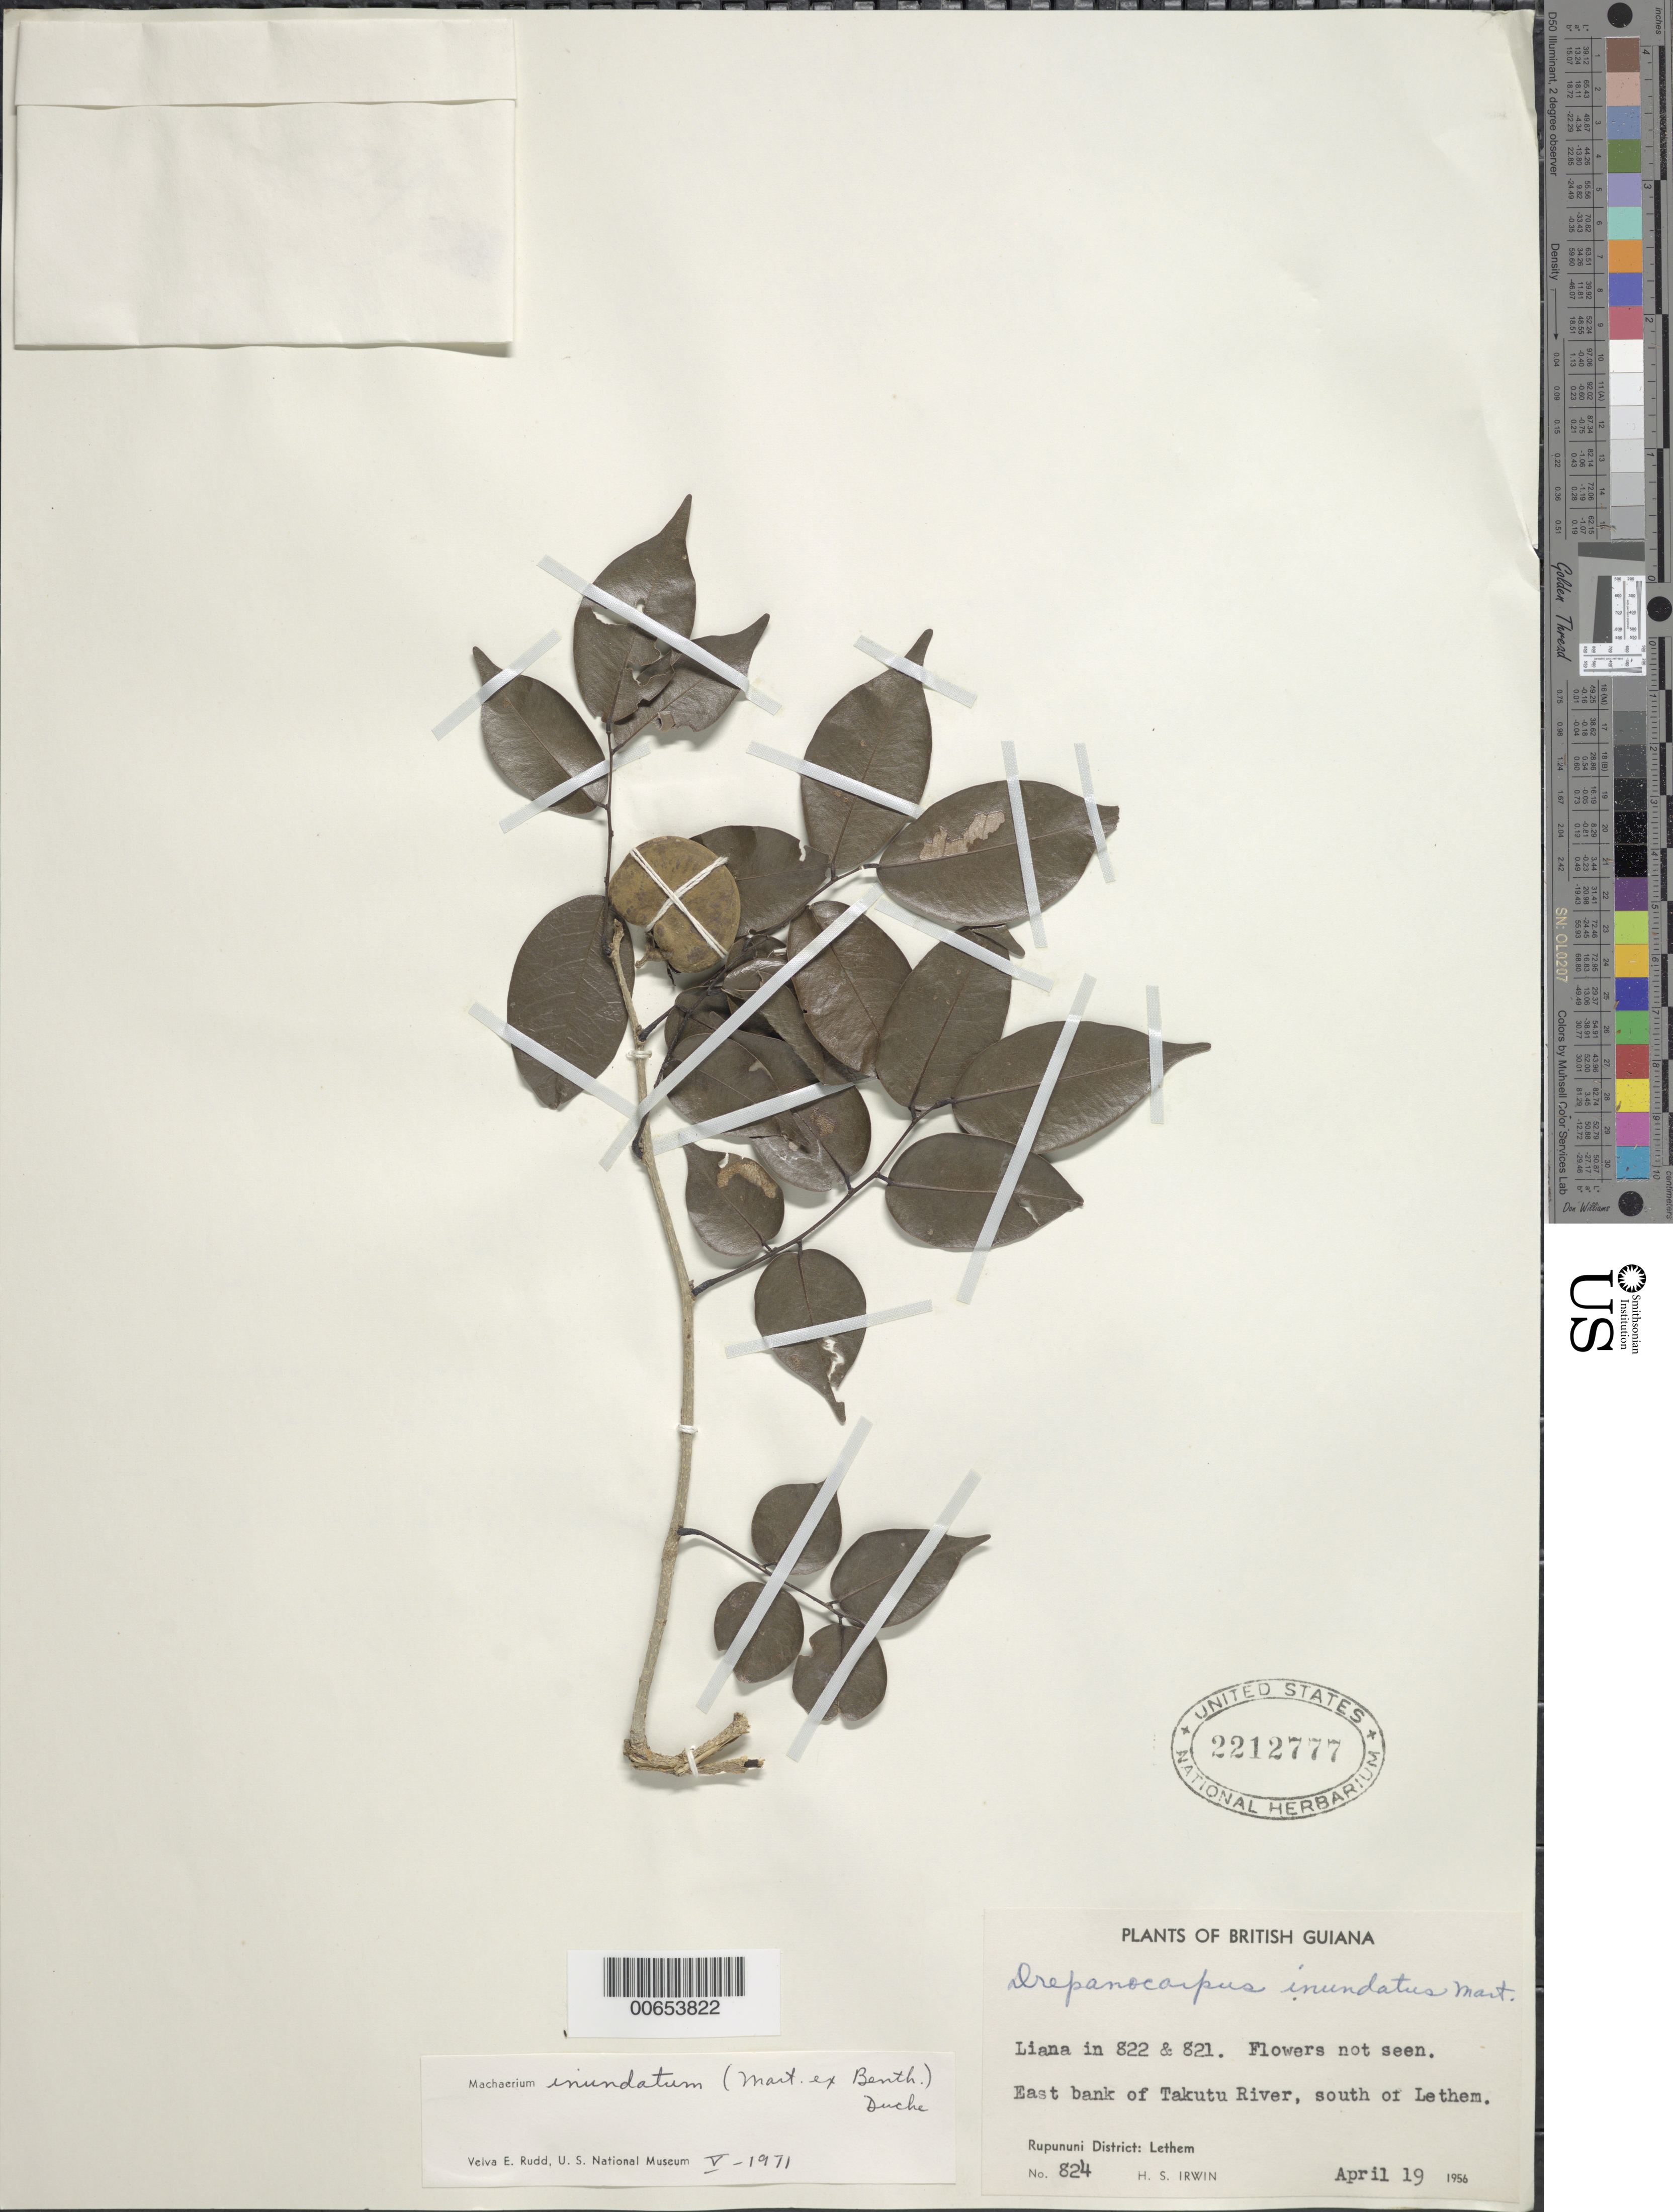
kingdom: Plantae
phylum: Tracheophyta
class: Magnoliopsida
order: Fabales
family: Fabaceae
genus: Machaerium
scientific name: Machaerium inundatum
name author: (Mart. ex Benth.) Ducke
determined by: Rudd, V. E.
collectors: H. Irwin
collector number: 824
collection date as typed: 19-Apr-56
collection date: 1956-04-19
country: Guyana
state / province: U. Takutu-U. Essequibo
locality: Lethem, S. of, east bank of Takutu R., Rupununi Dist.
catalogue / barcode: US 2212777